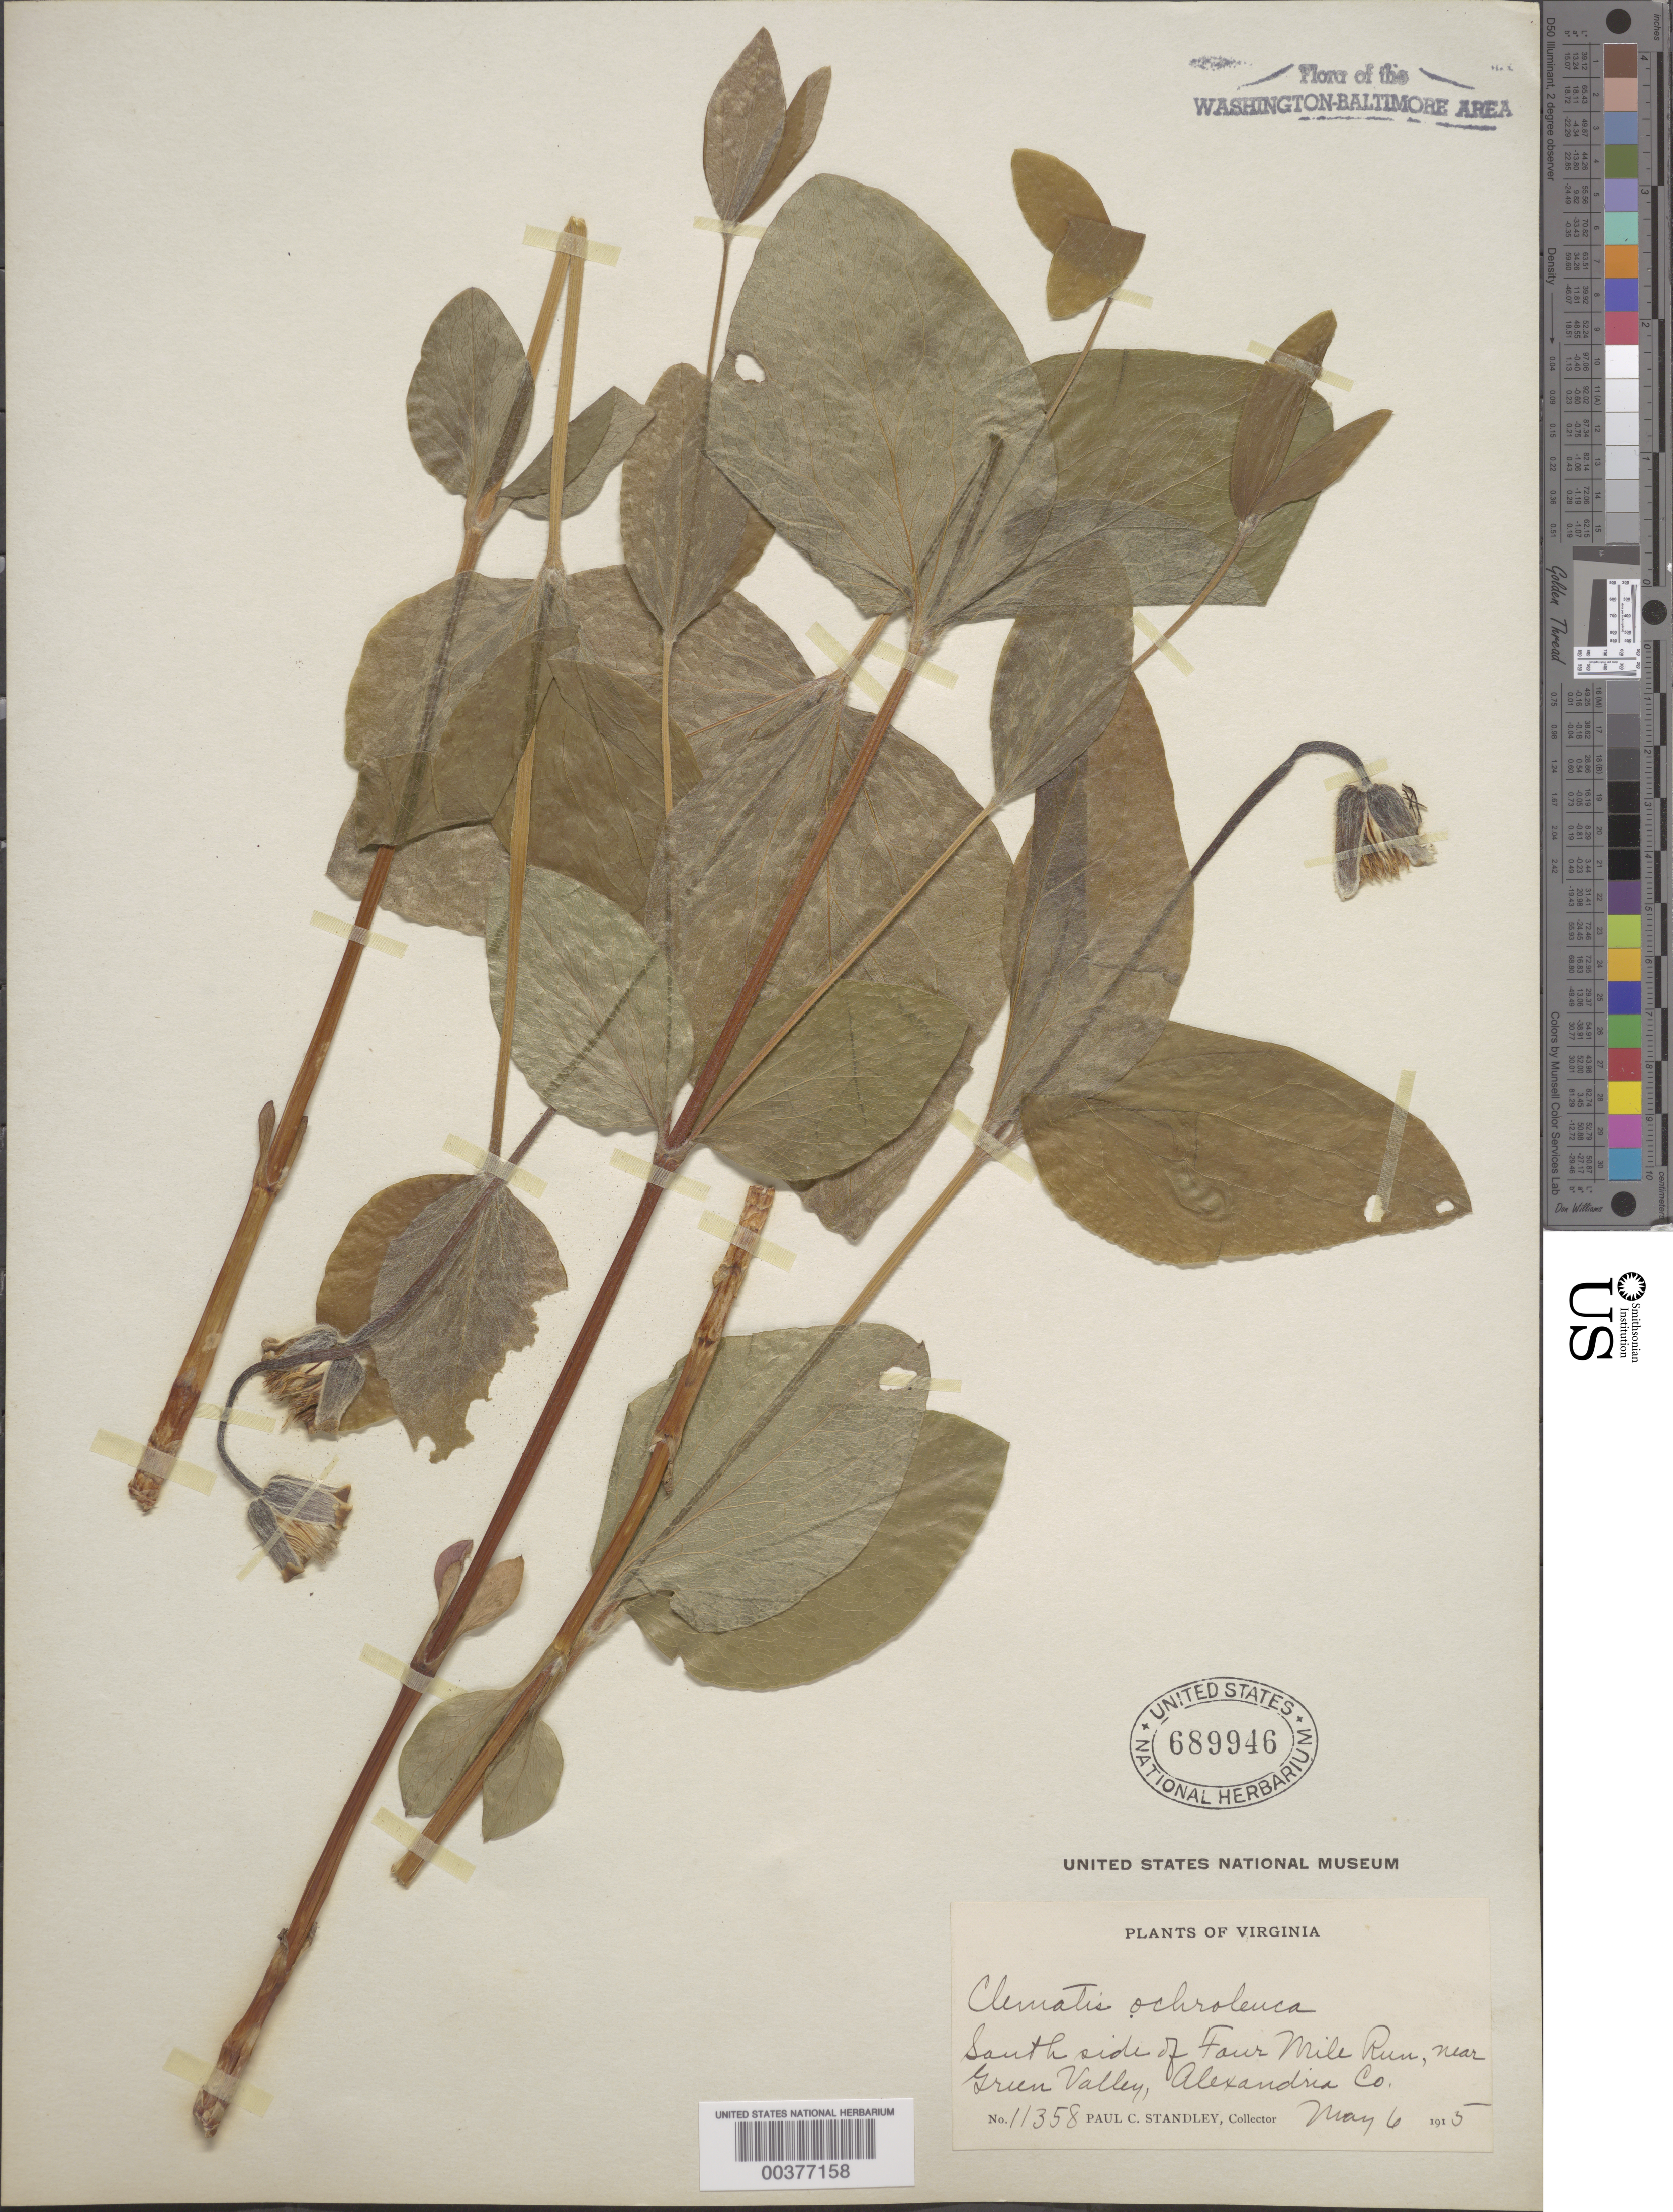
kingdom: Plantae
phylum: Tracheophyta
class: Magnoliopsida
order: Ranunculales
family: Ranunculaceae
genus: Clematis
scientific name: Clematis ochroleuca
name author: Aiton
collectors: P. C. Standley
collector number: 11358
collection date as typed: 06 May 1915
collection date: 1915-05-06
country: United States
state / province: Virginia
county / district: Arlington / Fairfax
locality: Four Mile Run near Green Valley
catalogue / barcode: US 689946